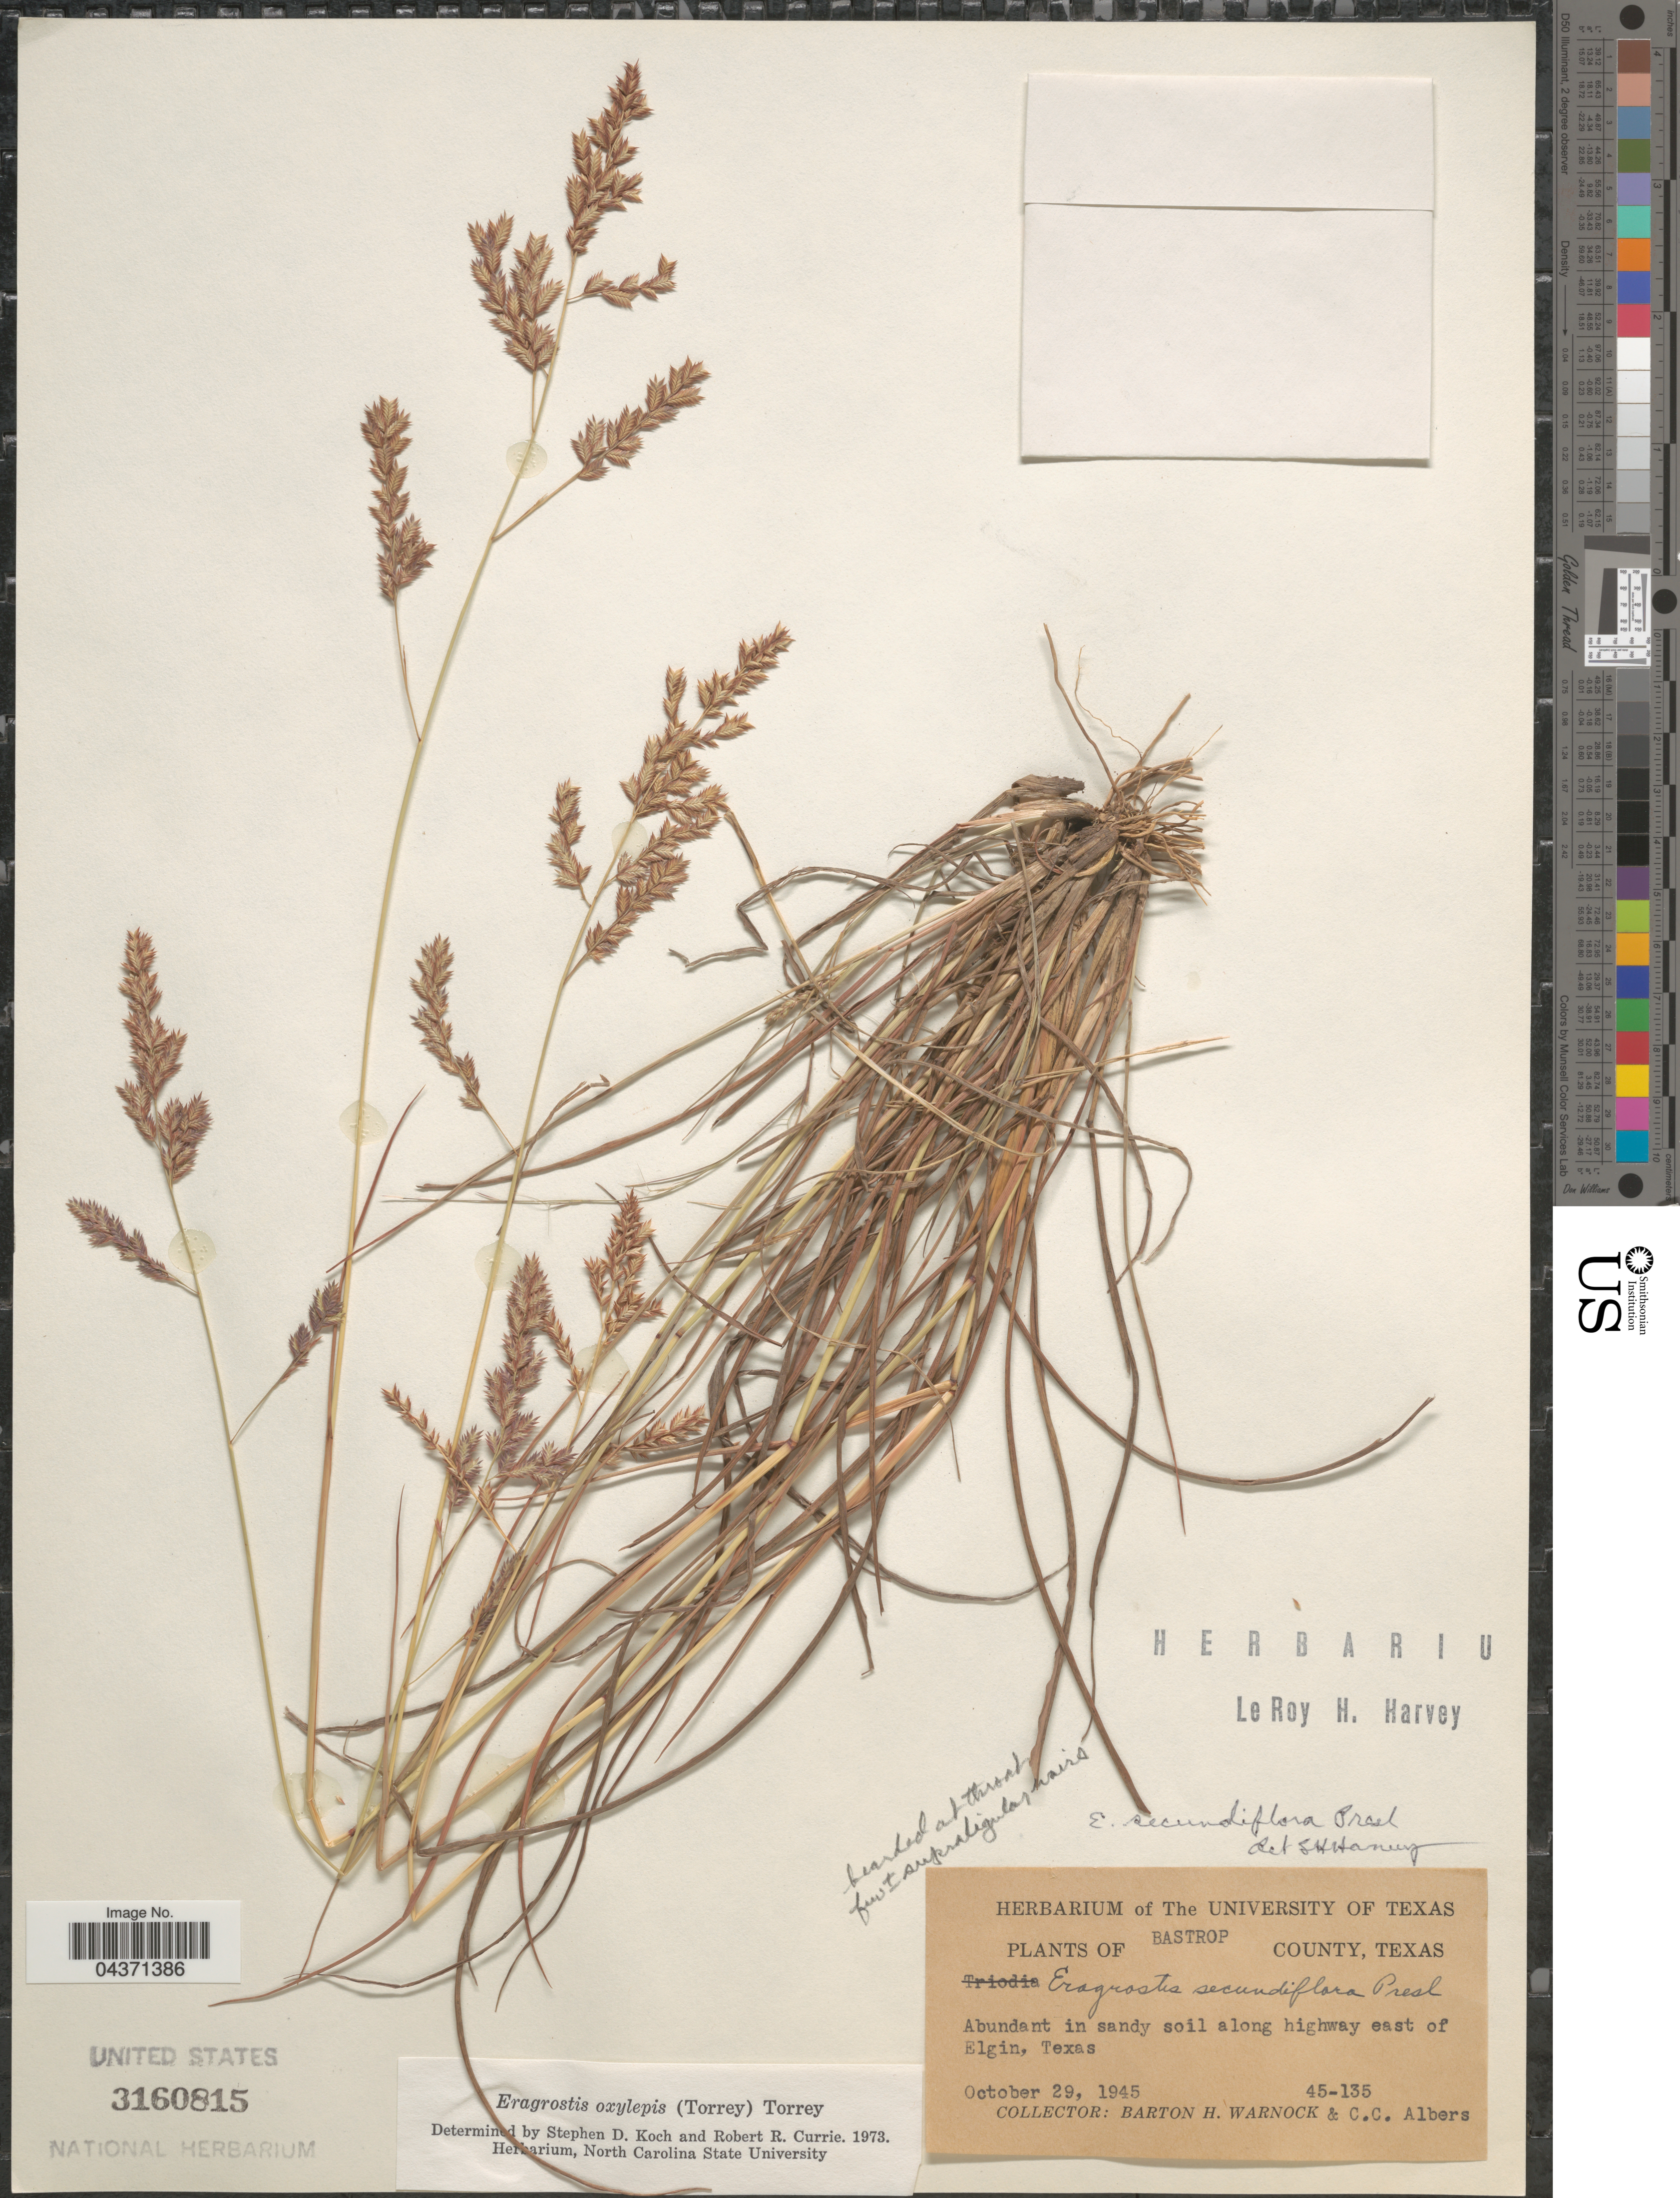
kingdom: Plantae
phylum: Tracheophyta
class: Liliopsida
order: Poales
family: Poaceae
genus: Eragrostis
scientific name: Eragrostis secundiflora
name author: J. Presl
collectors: B. H. Warnock & C. Albers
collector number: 45-135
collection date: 1945-10-29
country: United States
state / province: Texas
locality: Bastrop County. Abundant in sandy soil along highway east of Elgin.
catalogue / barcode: US 3160815